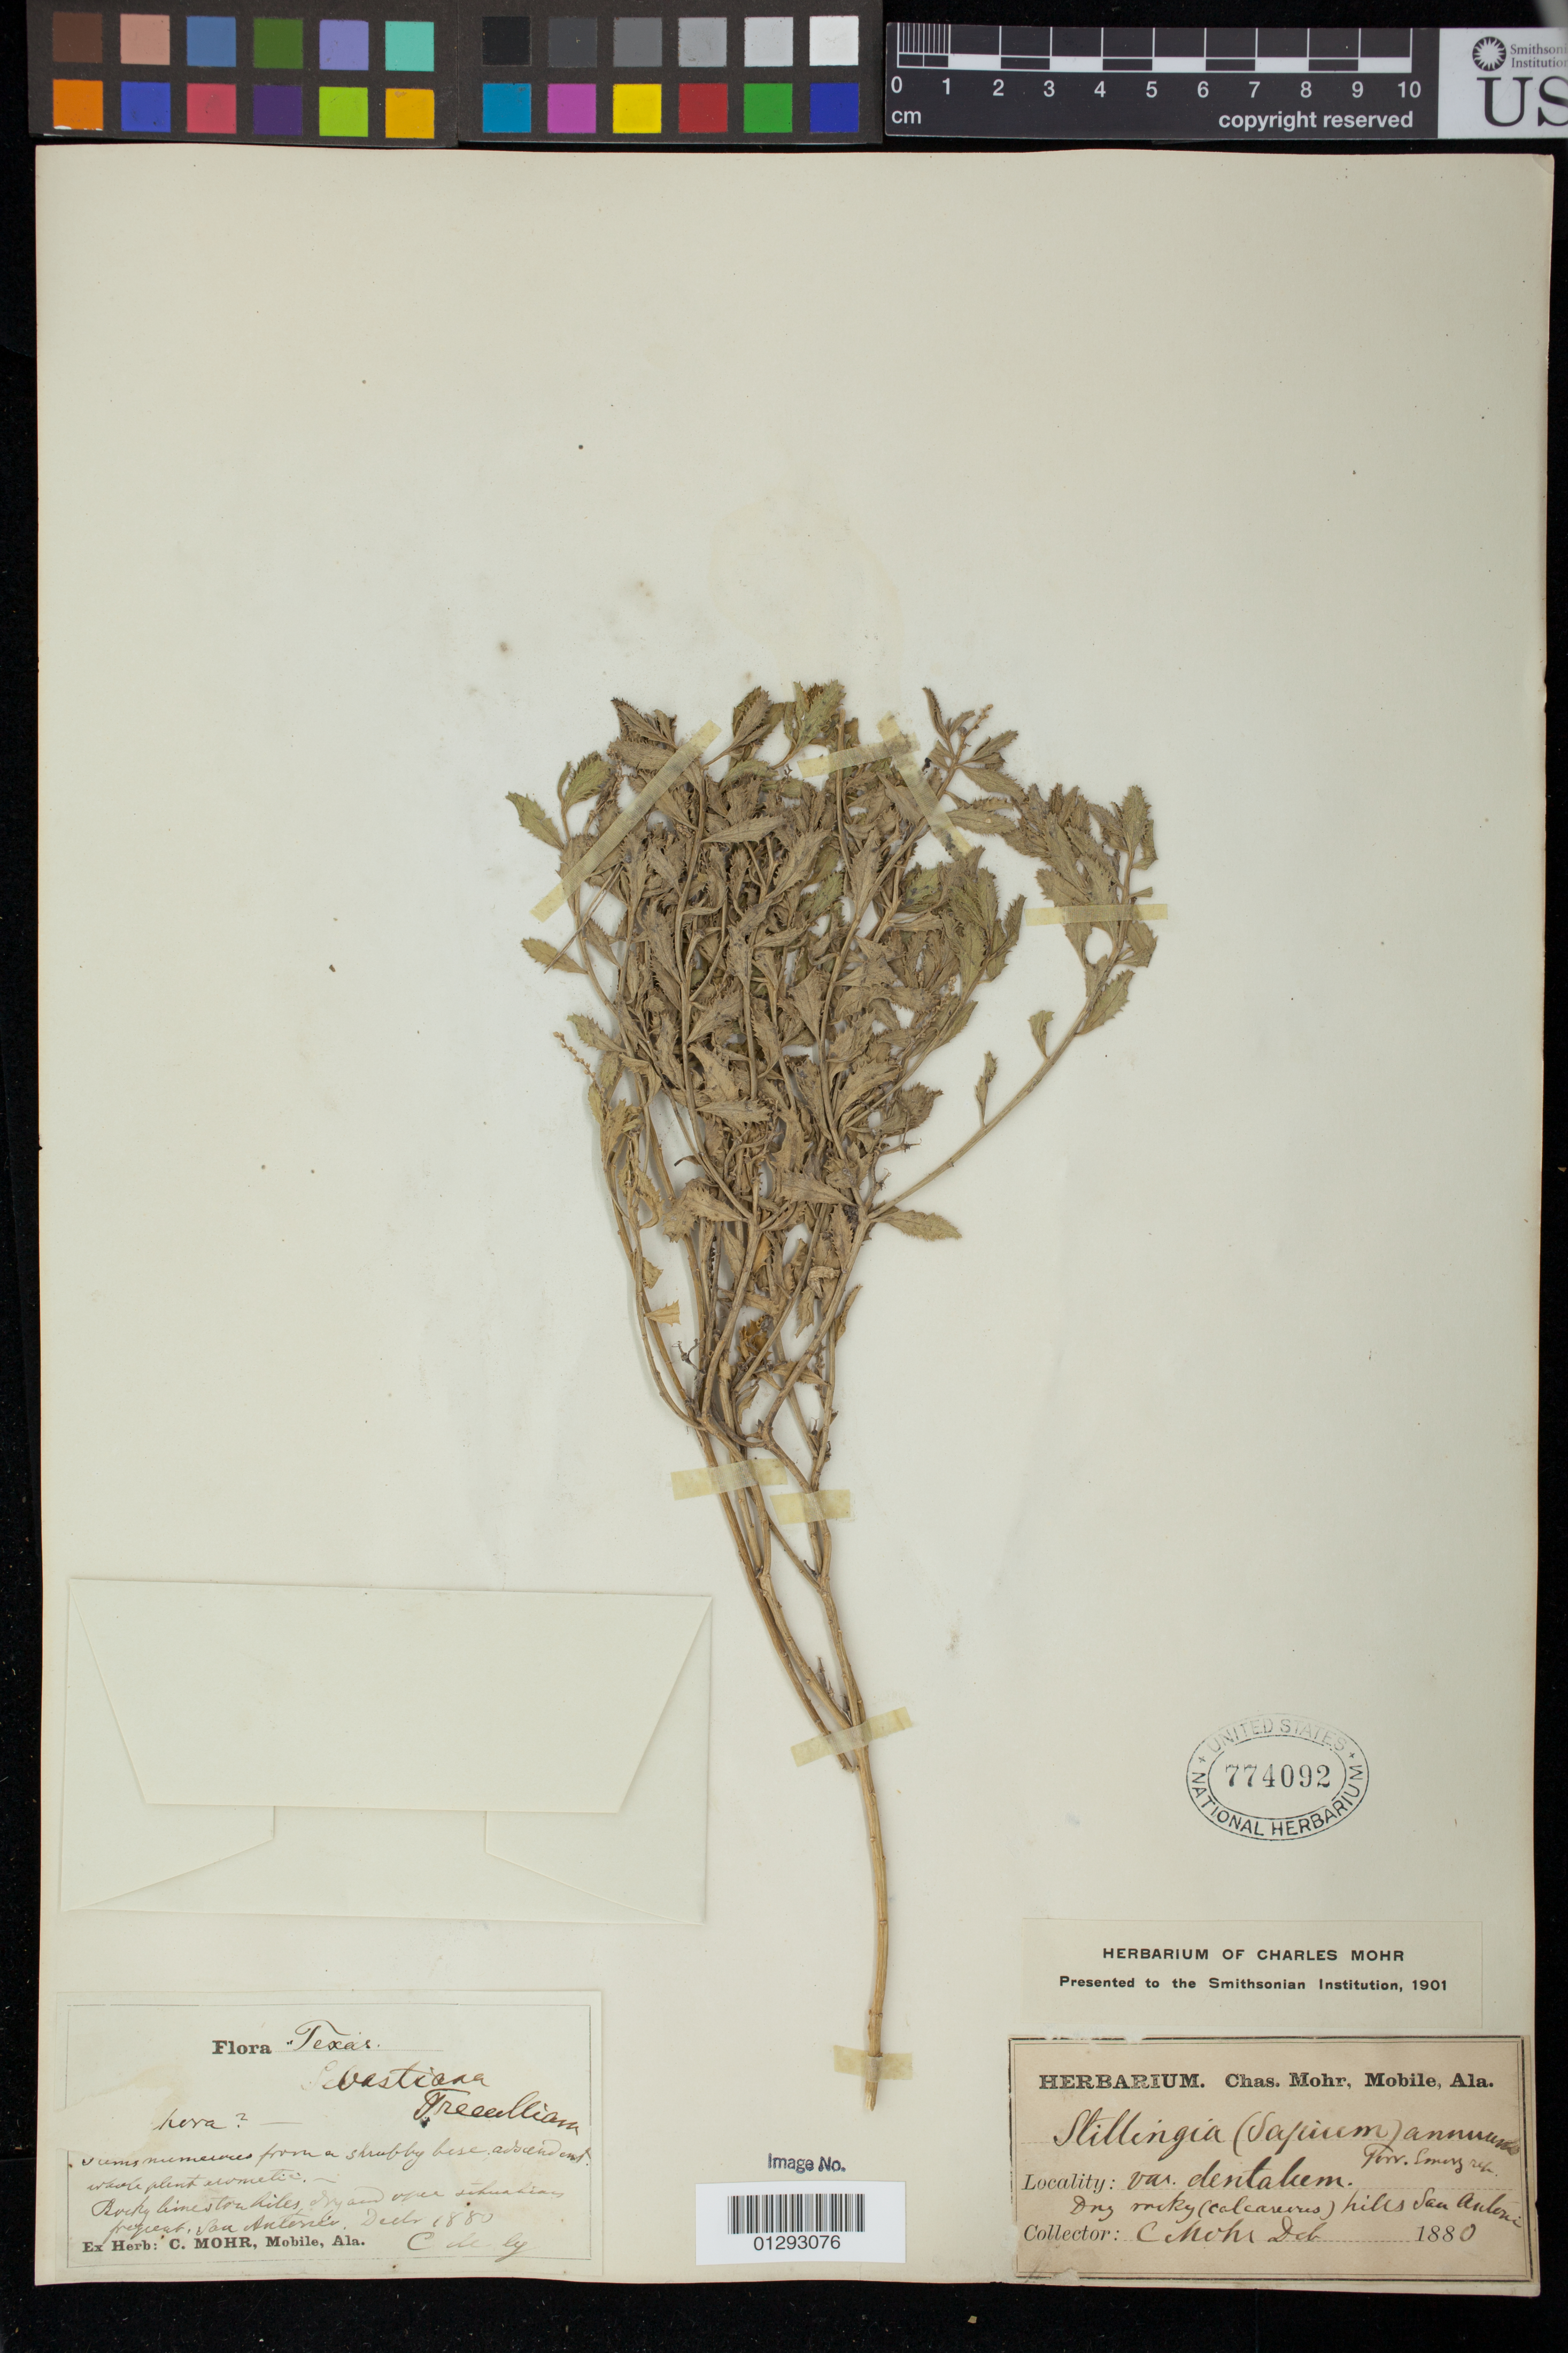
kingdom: Plantae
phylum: Tracheophyta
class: Magnoliopsida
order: Malpighiales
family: Euphorbiaceae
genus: Stillingia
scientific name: Stillingia treculiana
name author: (Müll. Arg.) I.M. Johnst.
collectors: C. T. Mohr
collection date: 1880-12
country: United States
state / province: Texas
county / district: Bexar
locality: San Antonio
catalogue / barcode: US 774092